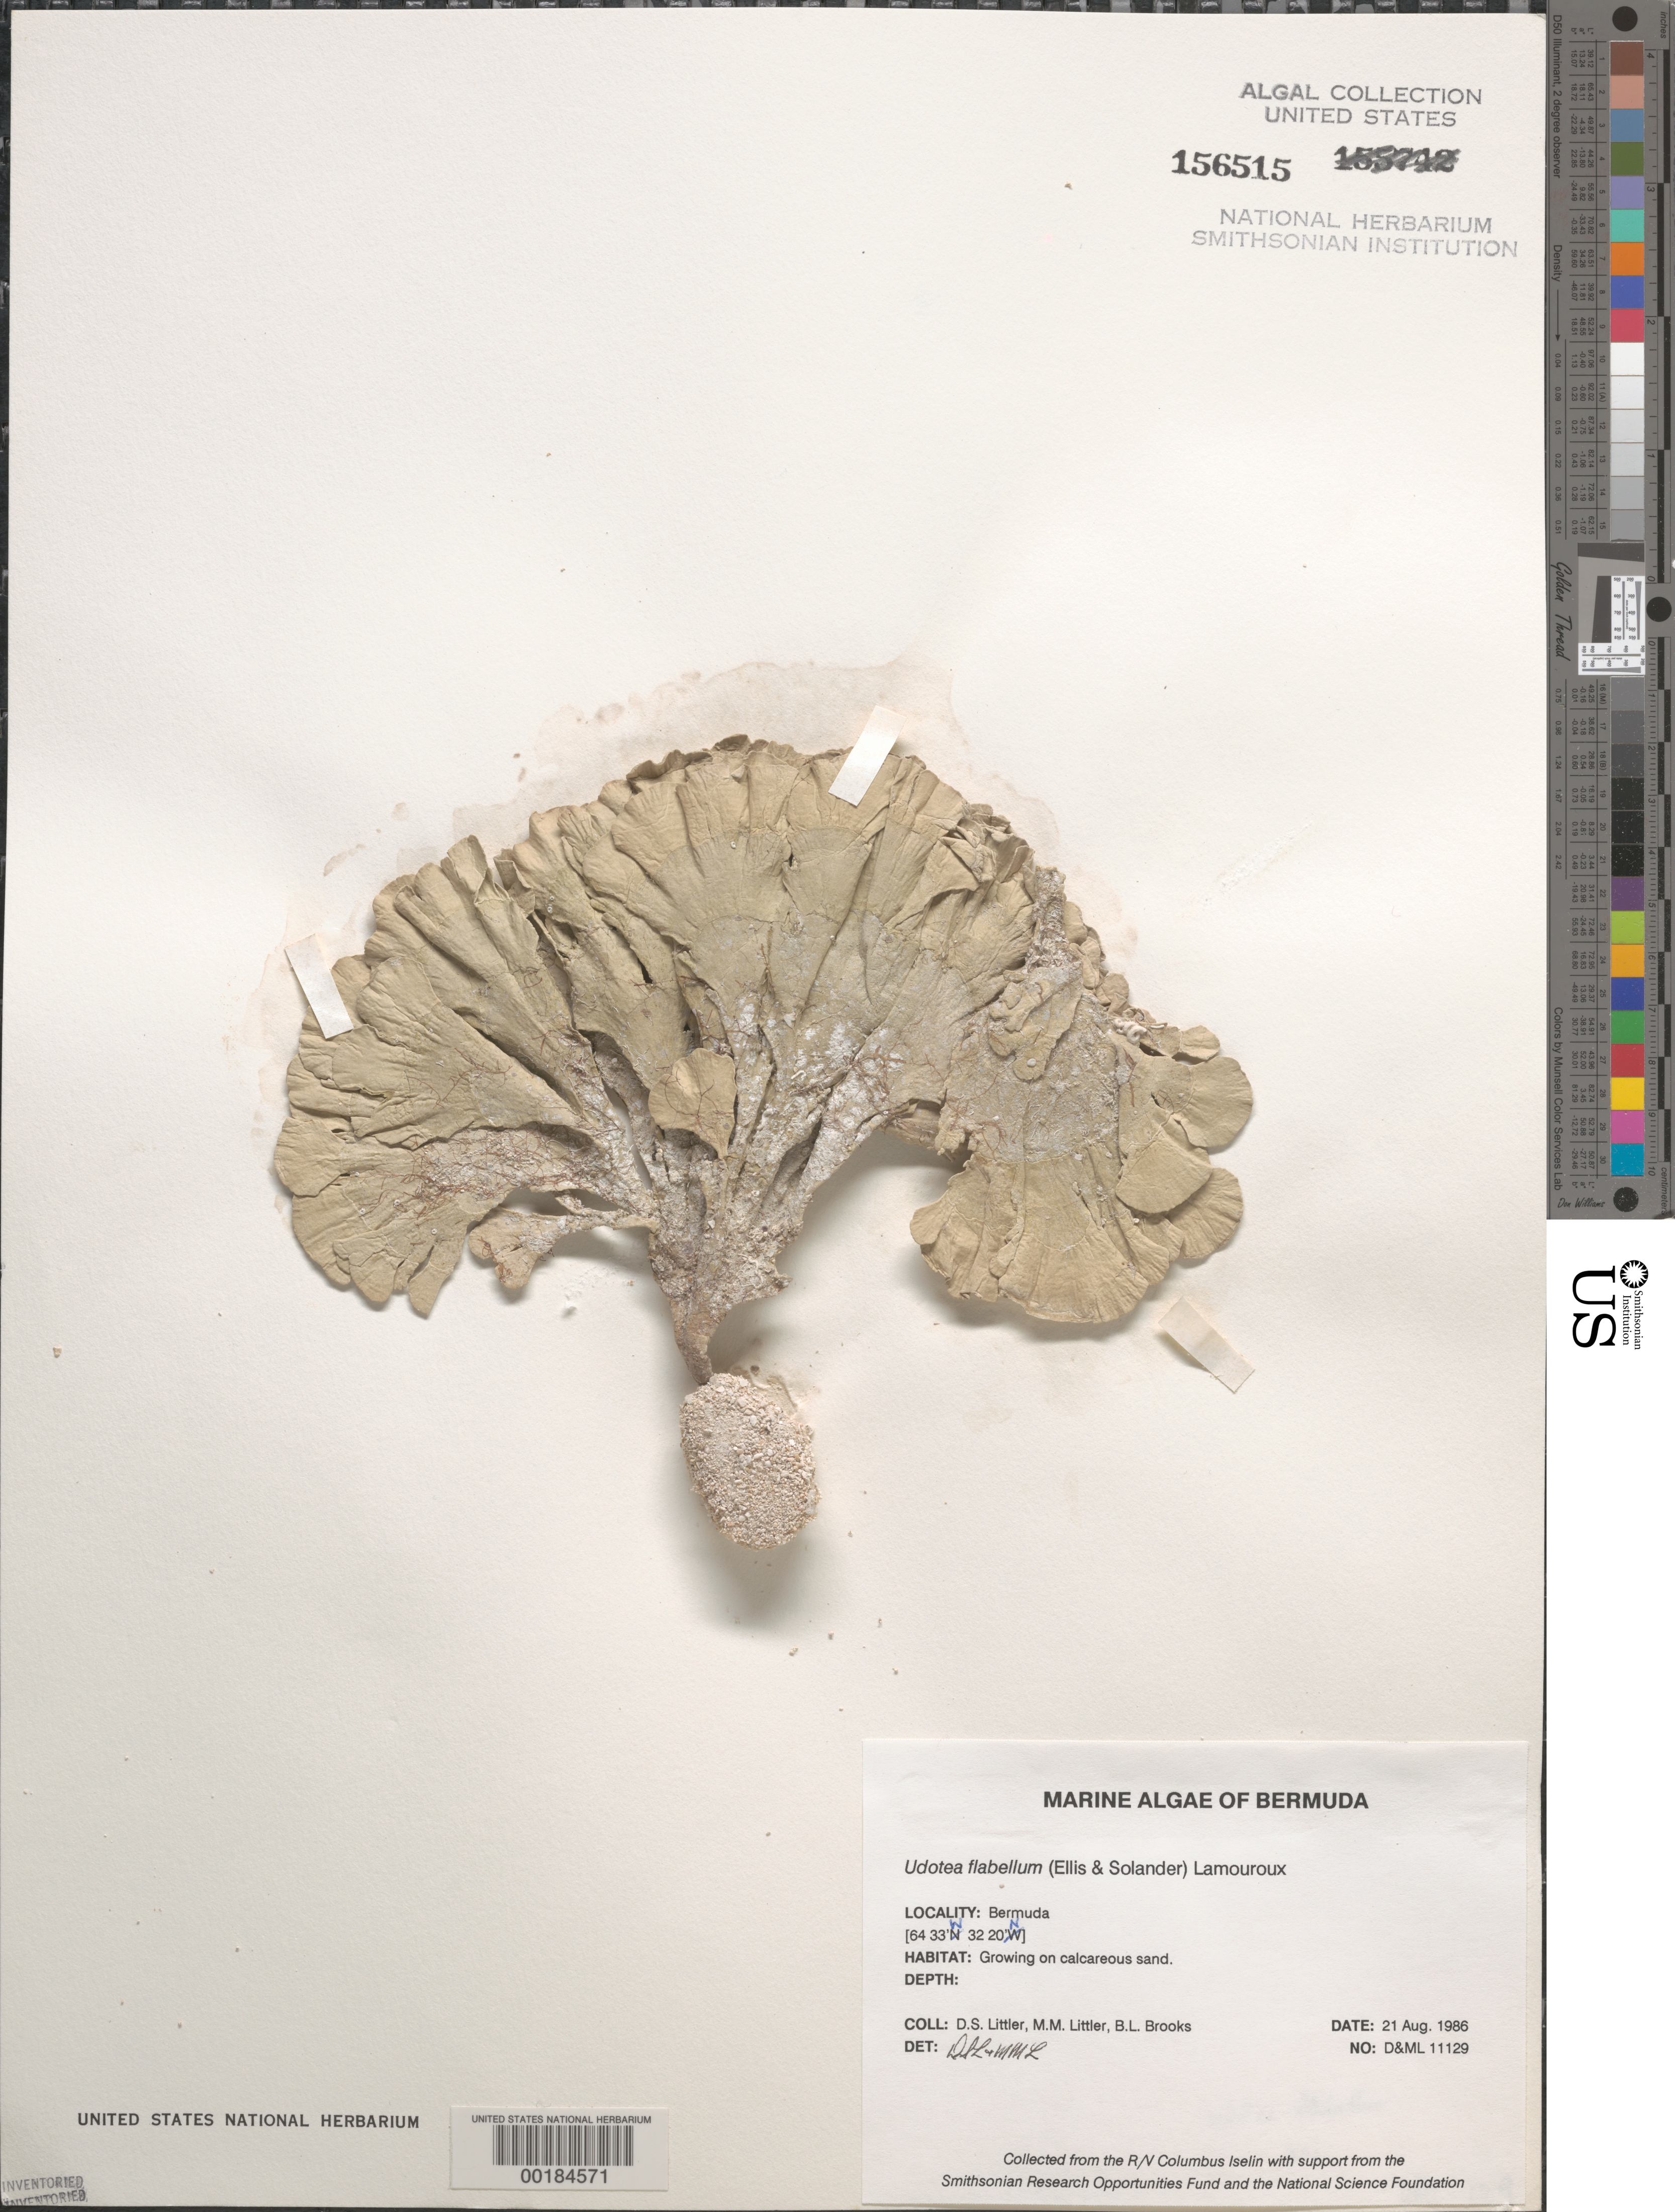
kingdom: Plantae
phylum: Chlorophyta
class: Ulvophyceae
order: Bryopsidales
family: Udoteaceae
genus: Udotea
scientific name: Udotea flabellum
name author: (J. Ellis & Sol.) M. Howe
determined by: Littler, D. S.; Littler, M. M.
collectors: D. S. Littler, M. M. Littler & B. Brooks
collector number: D&ML 11129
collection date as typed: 21 Aug 1986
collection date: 1986-08-21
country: Bermuda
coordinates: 32 20' N, 64 33' W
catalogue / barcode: US 156515